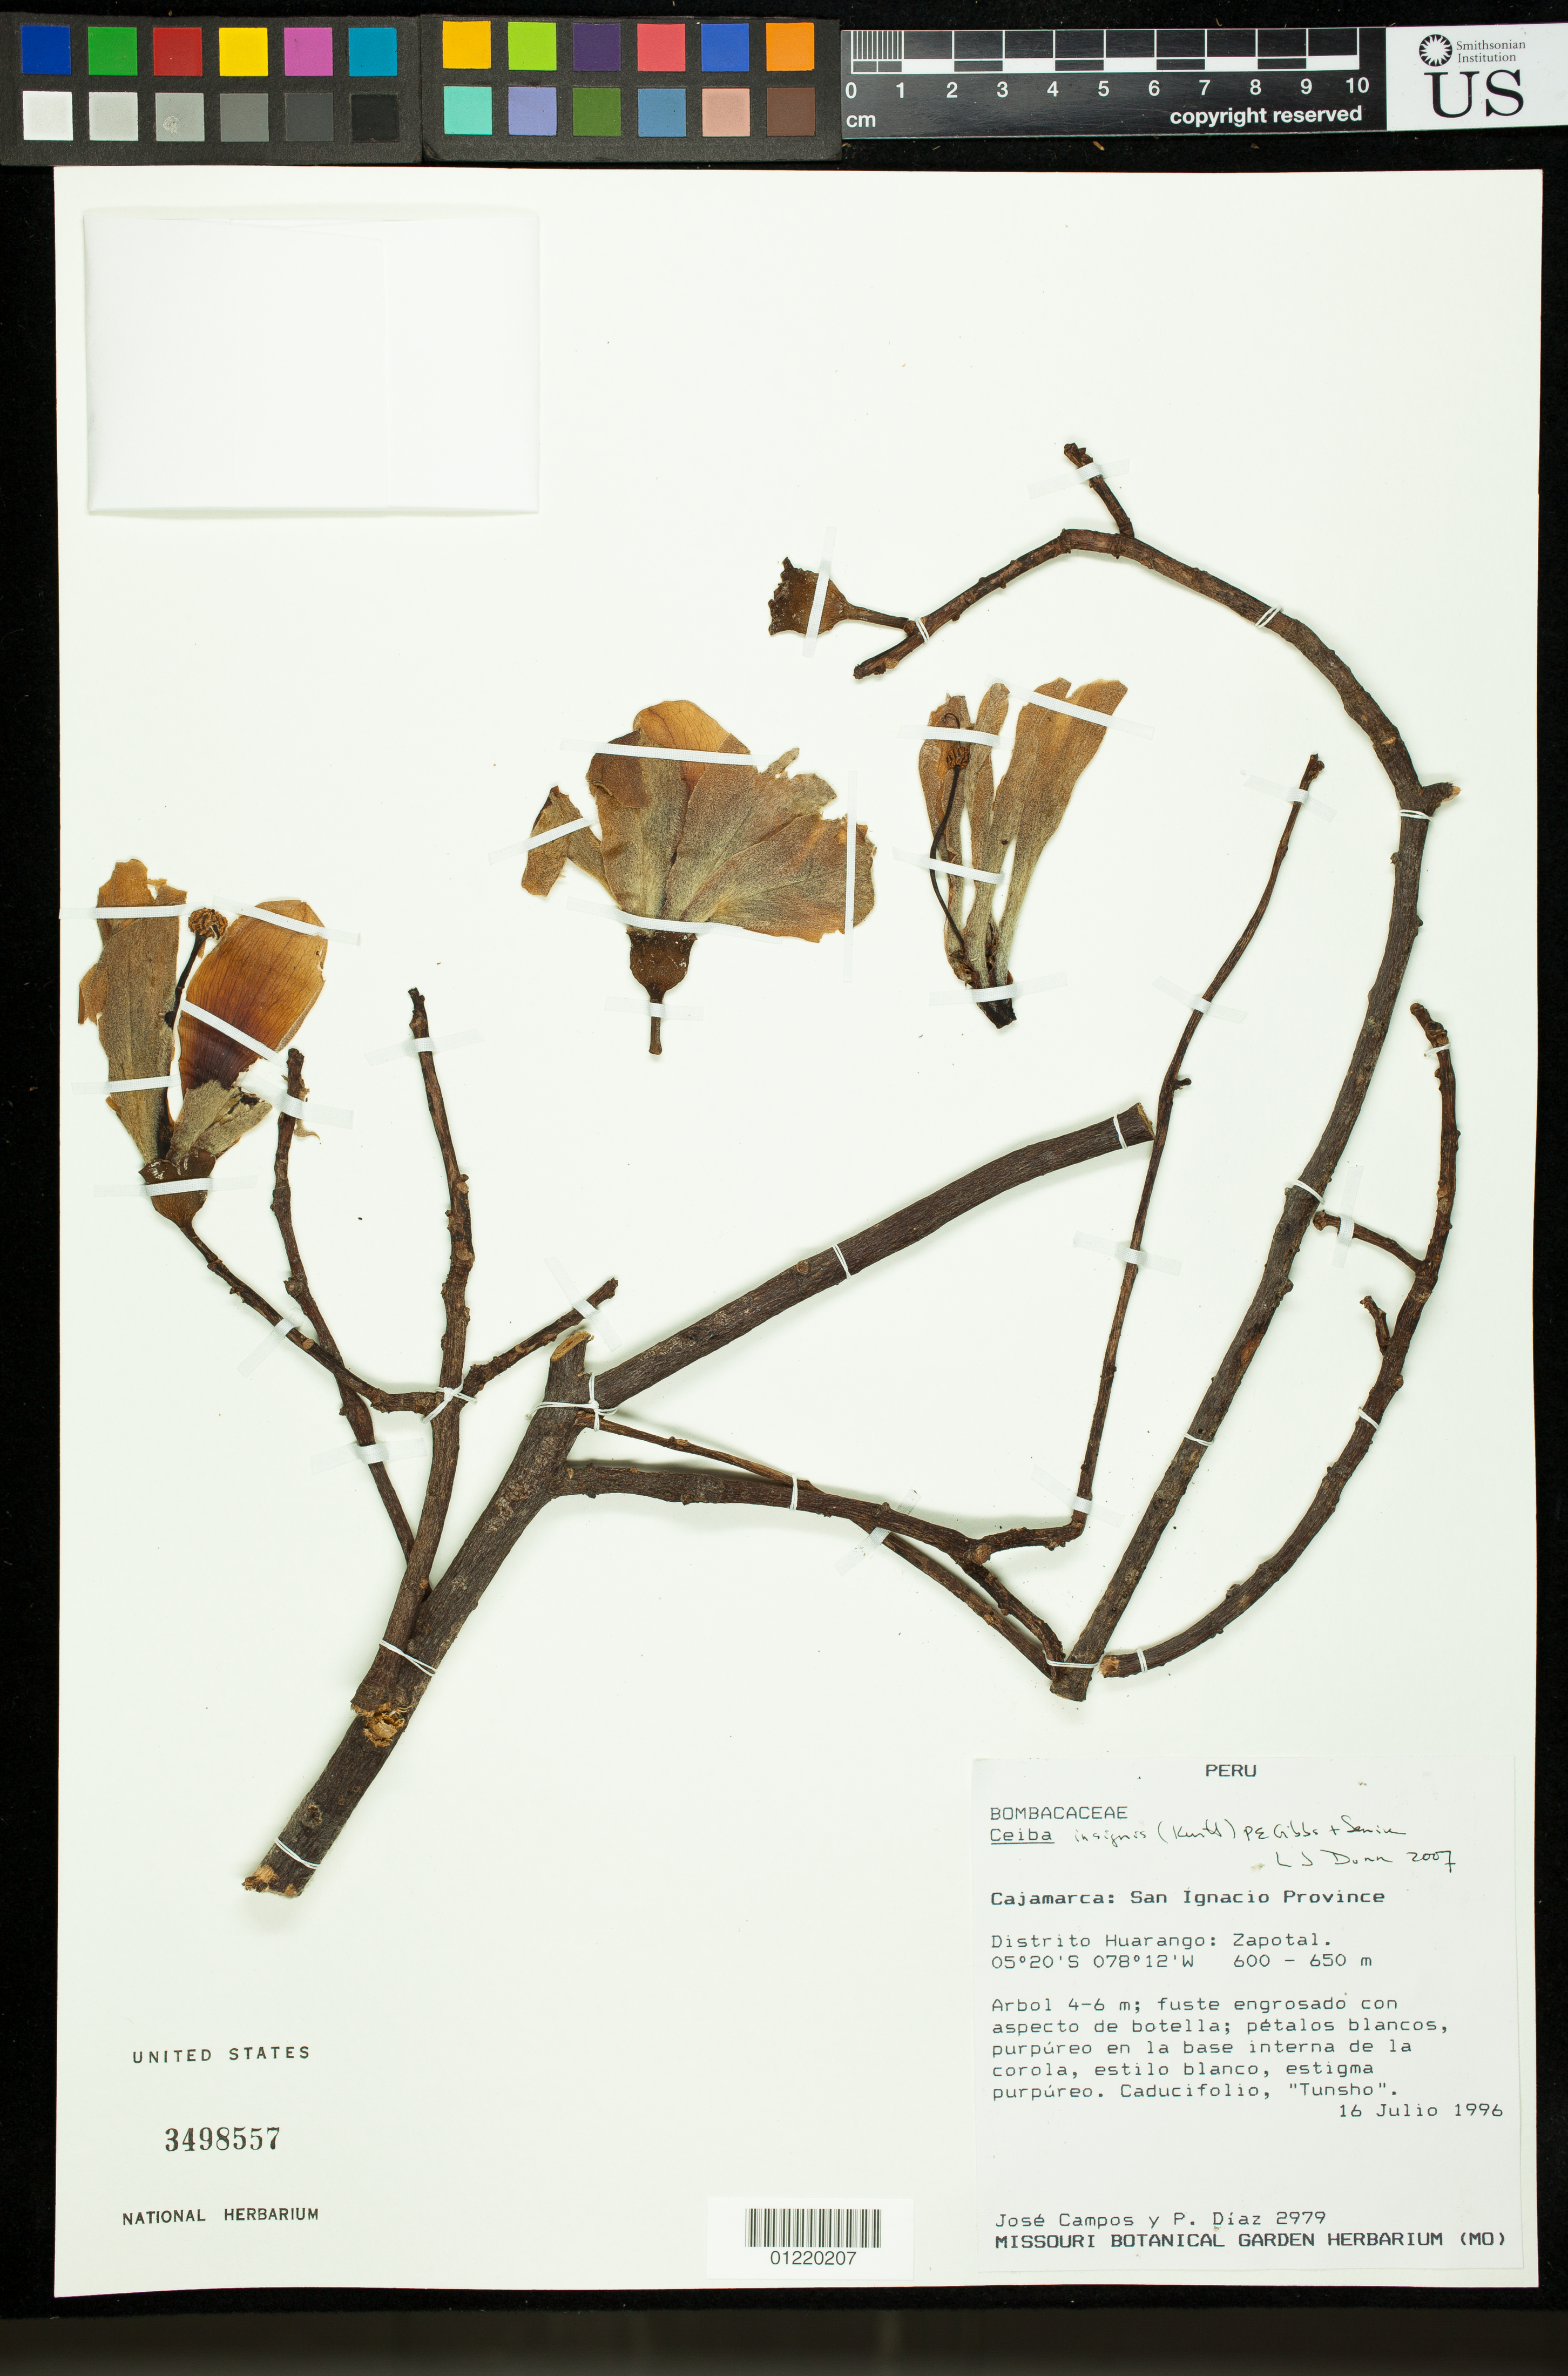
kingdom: Plantae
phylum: Tracheophyta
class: Magnoliopsida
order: Malvales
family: Malvaceae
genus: Ceiba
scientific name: Ceiba insignis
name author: (Kunth) P.E. Gibbs & Semir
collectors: J. Campos de la Cruz & W. Díaz P.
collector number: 2979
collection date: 1996-07-16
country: Peru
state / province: Cajamarca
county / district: San Ignacio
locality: Distrito Huarango: Zapotal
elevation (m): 600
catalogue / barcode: US 3498557